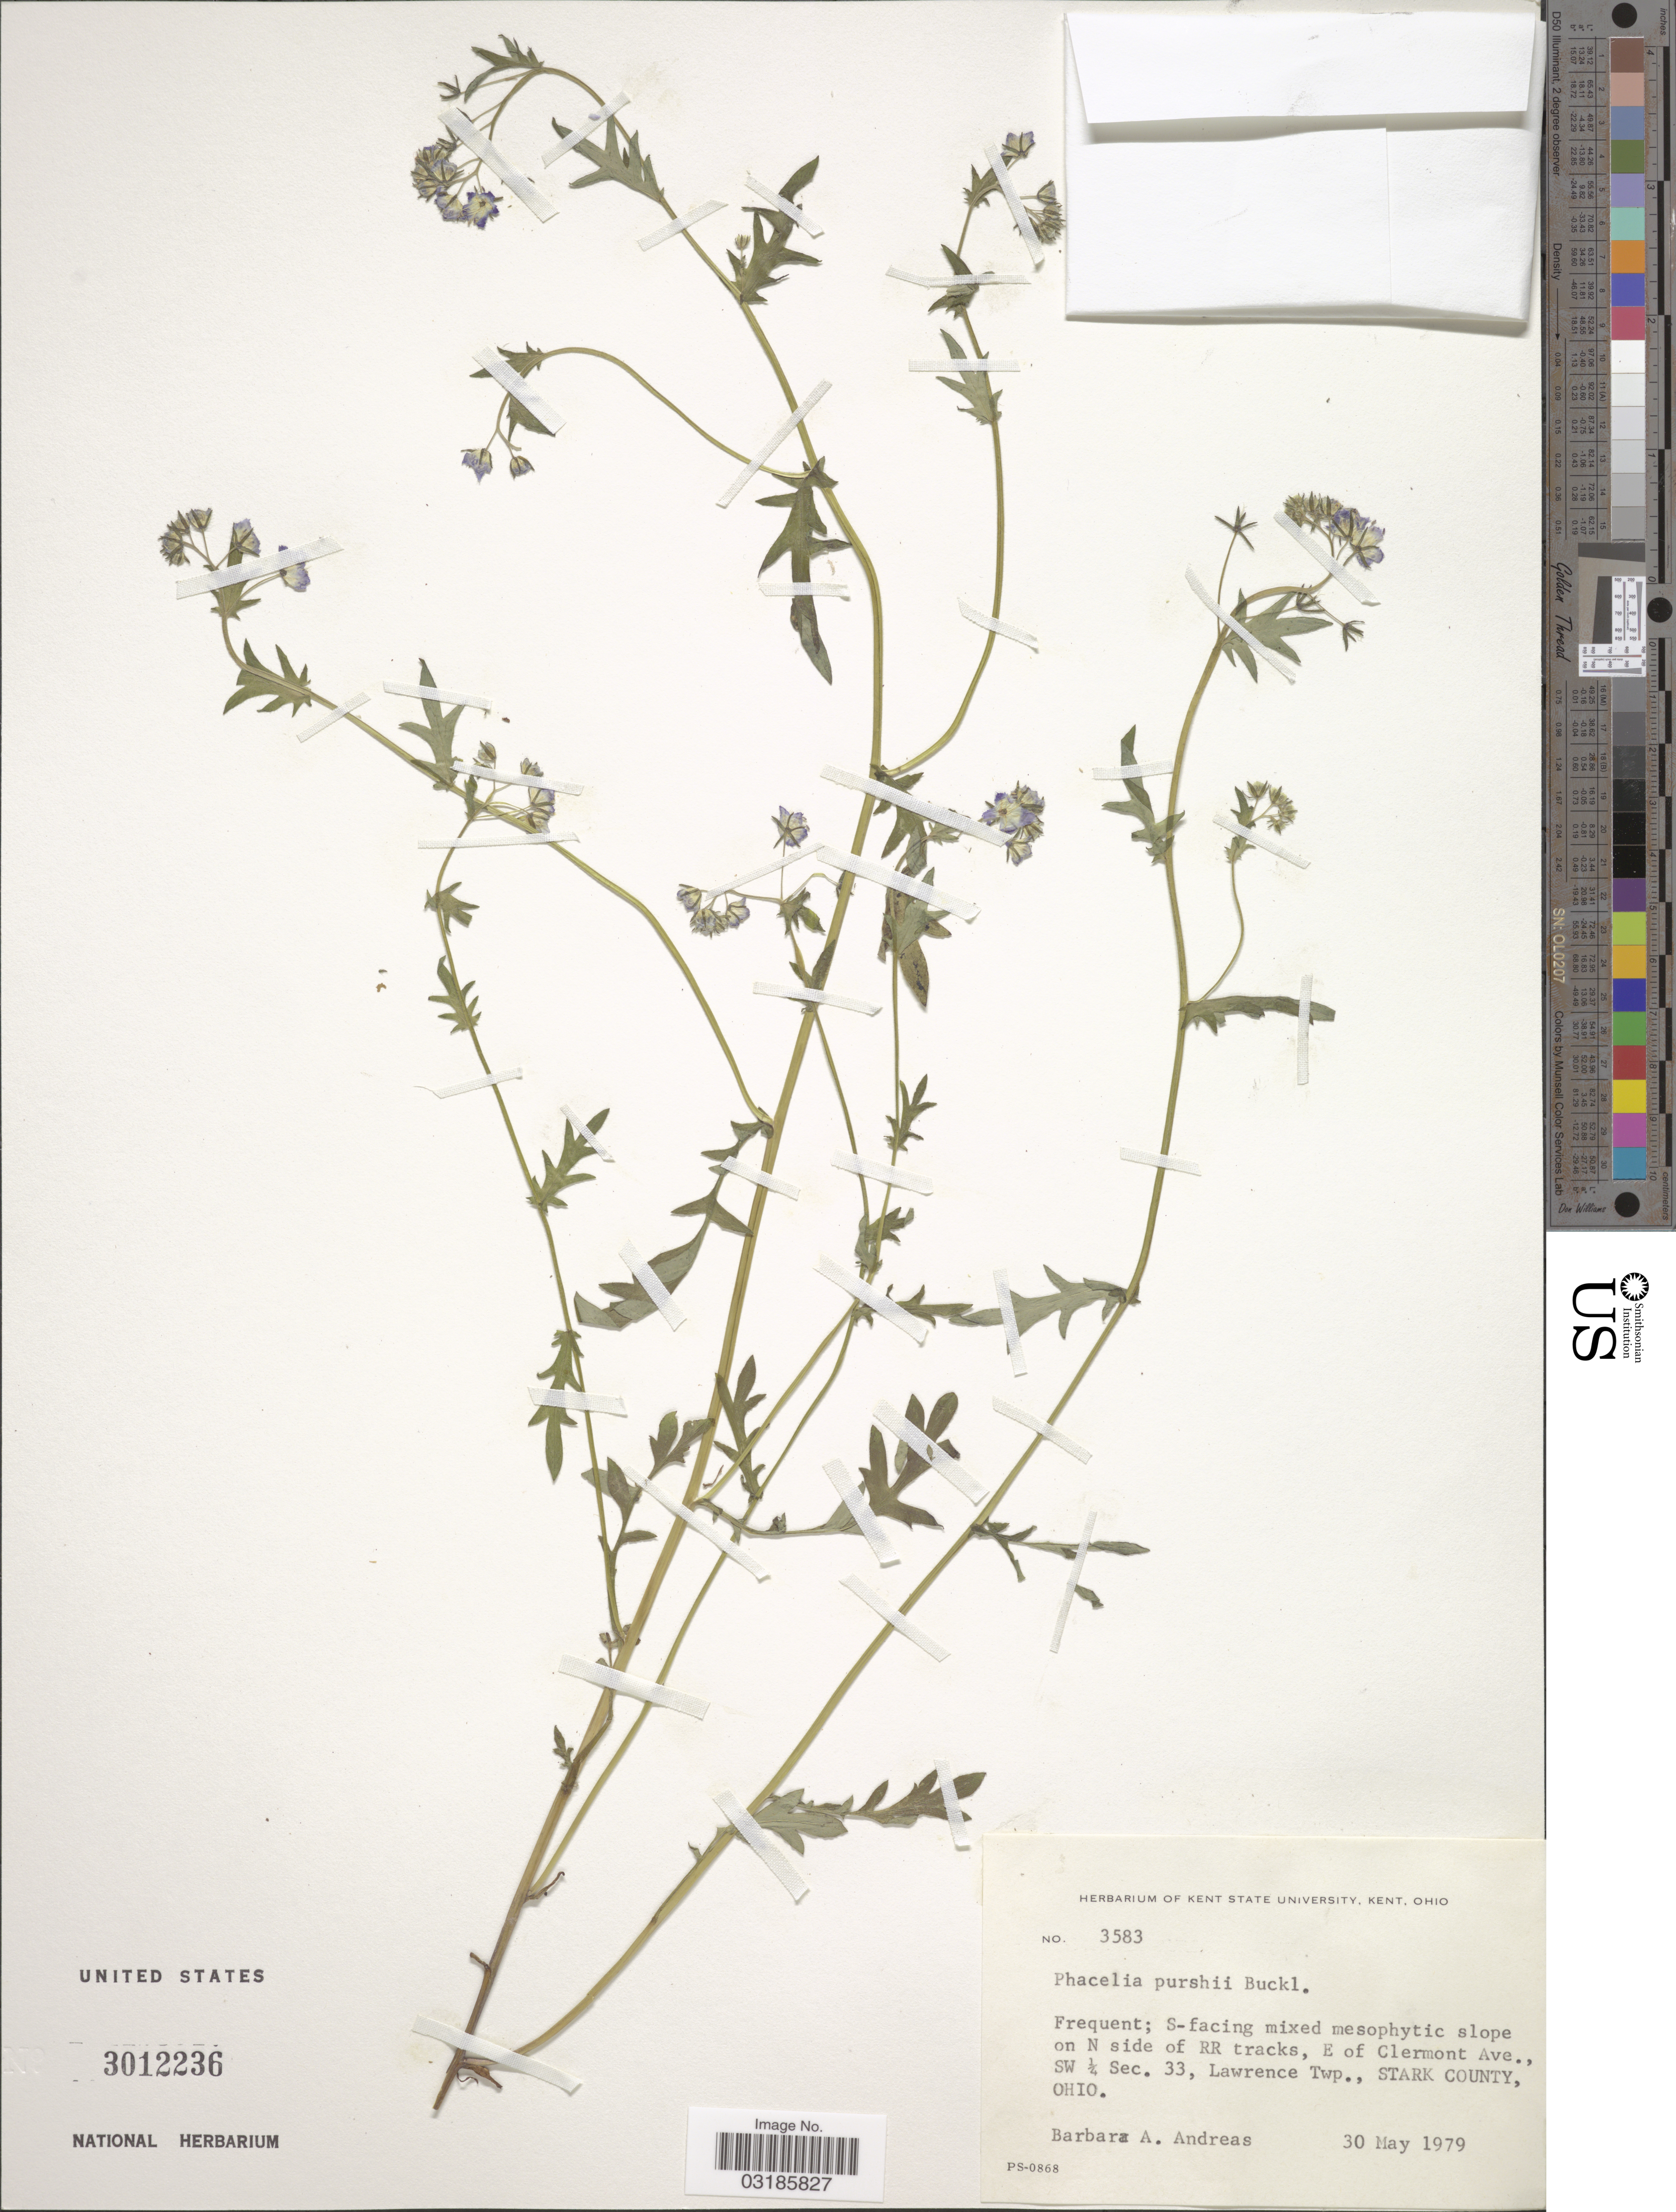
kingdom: Plantae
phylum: Tracheophyta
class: Magnoliopsida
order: Boraginales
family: Hydrophyllaceae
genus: Phacelia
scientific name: Phacelia purshii subsp. purshii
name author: Buckley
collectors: B. A. Andreas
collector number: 3583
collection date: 1979-05-30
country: United States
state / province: Ohio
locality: Frequent; S-facing mixed mesophytic slope on N side of RR tracks, E of Clermont Ave., SW ¼ Sec. 33, Lawrence Twp., Stark County.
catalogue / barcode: US 3012236